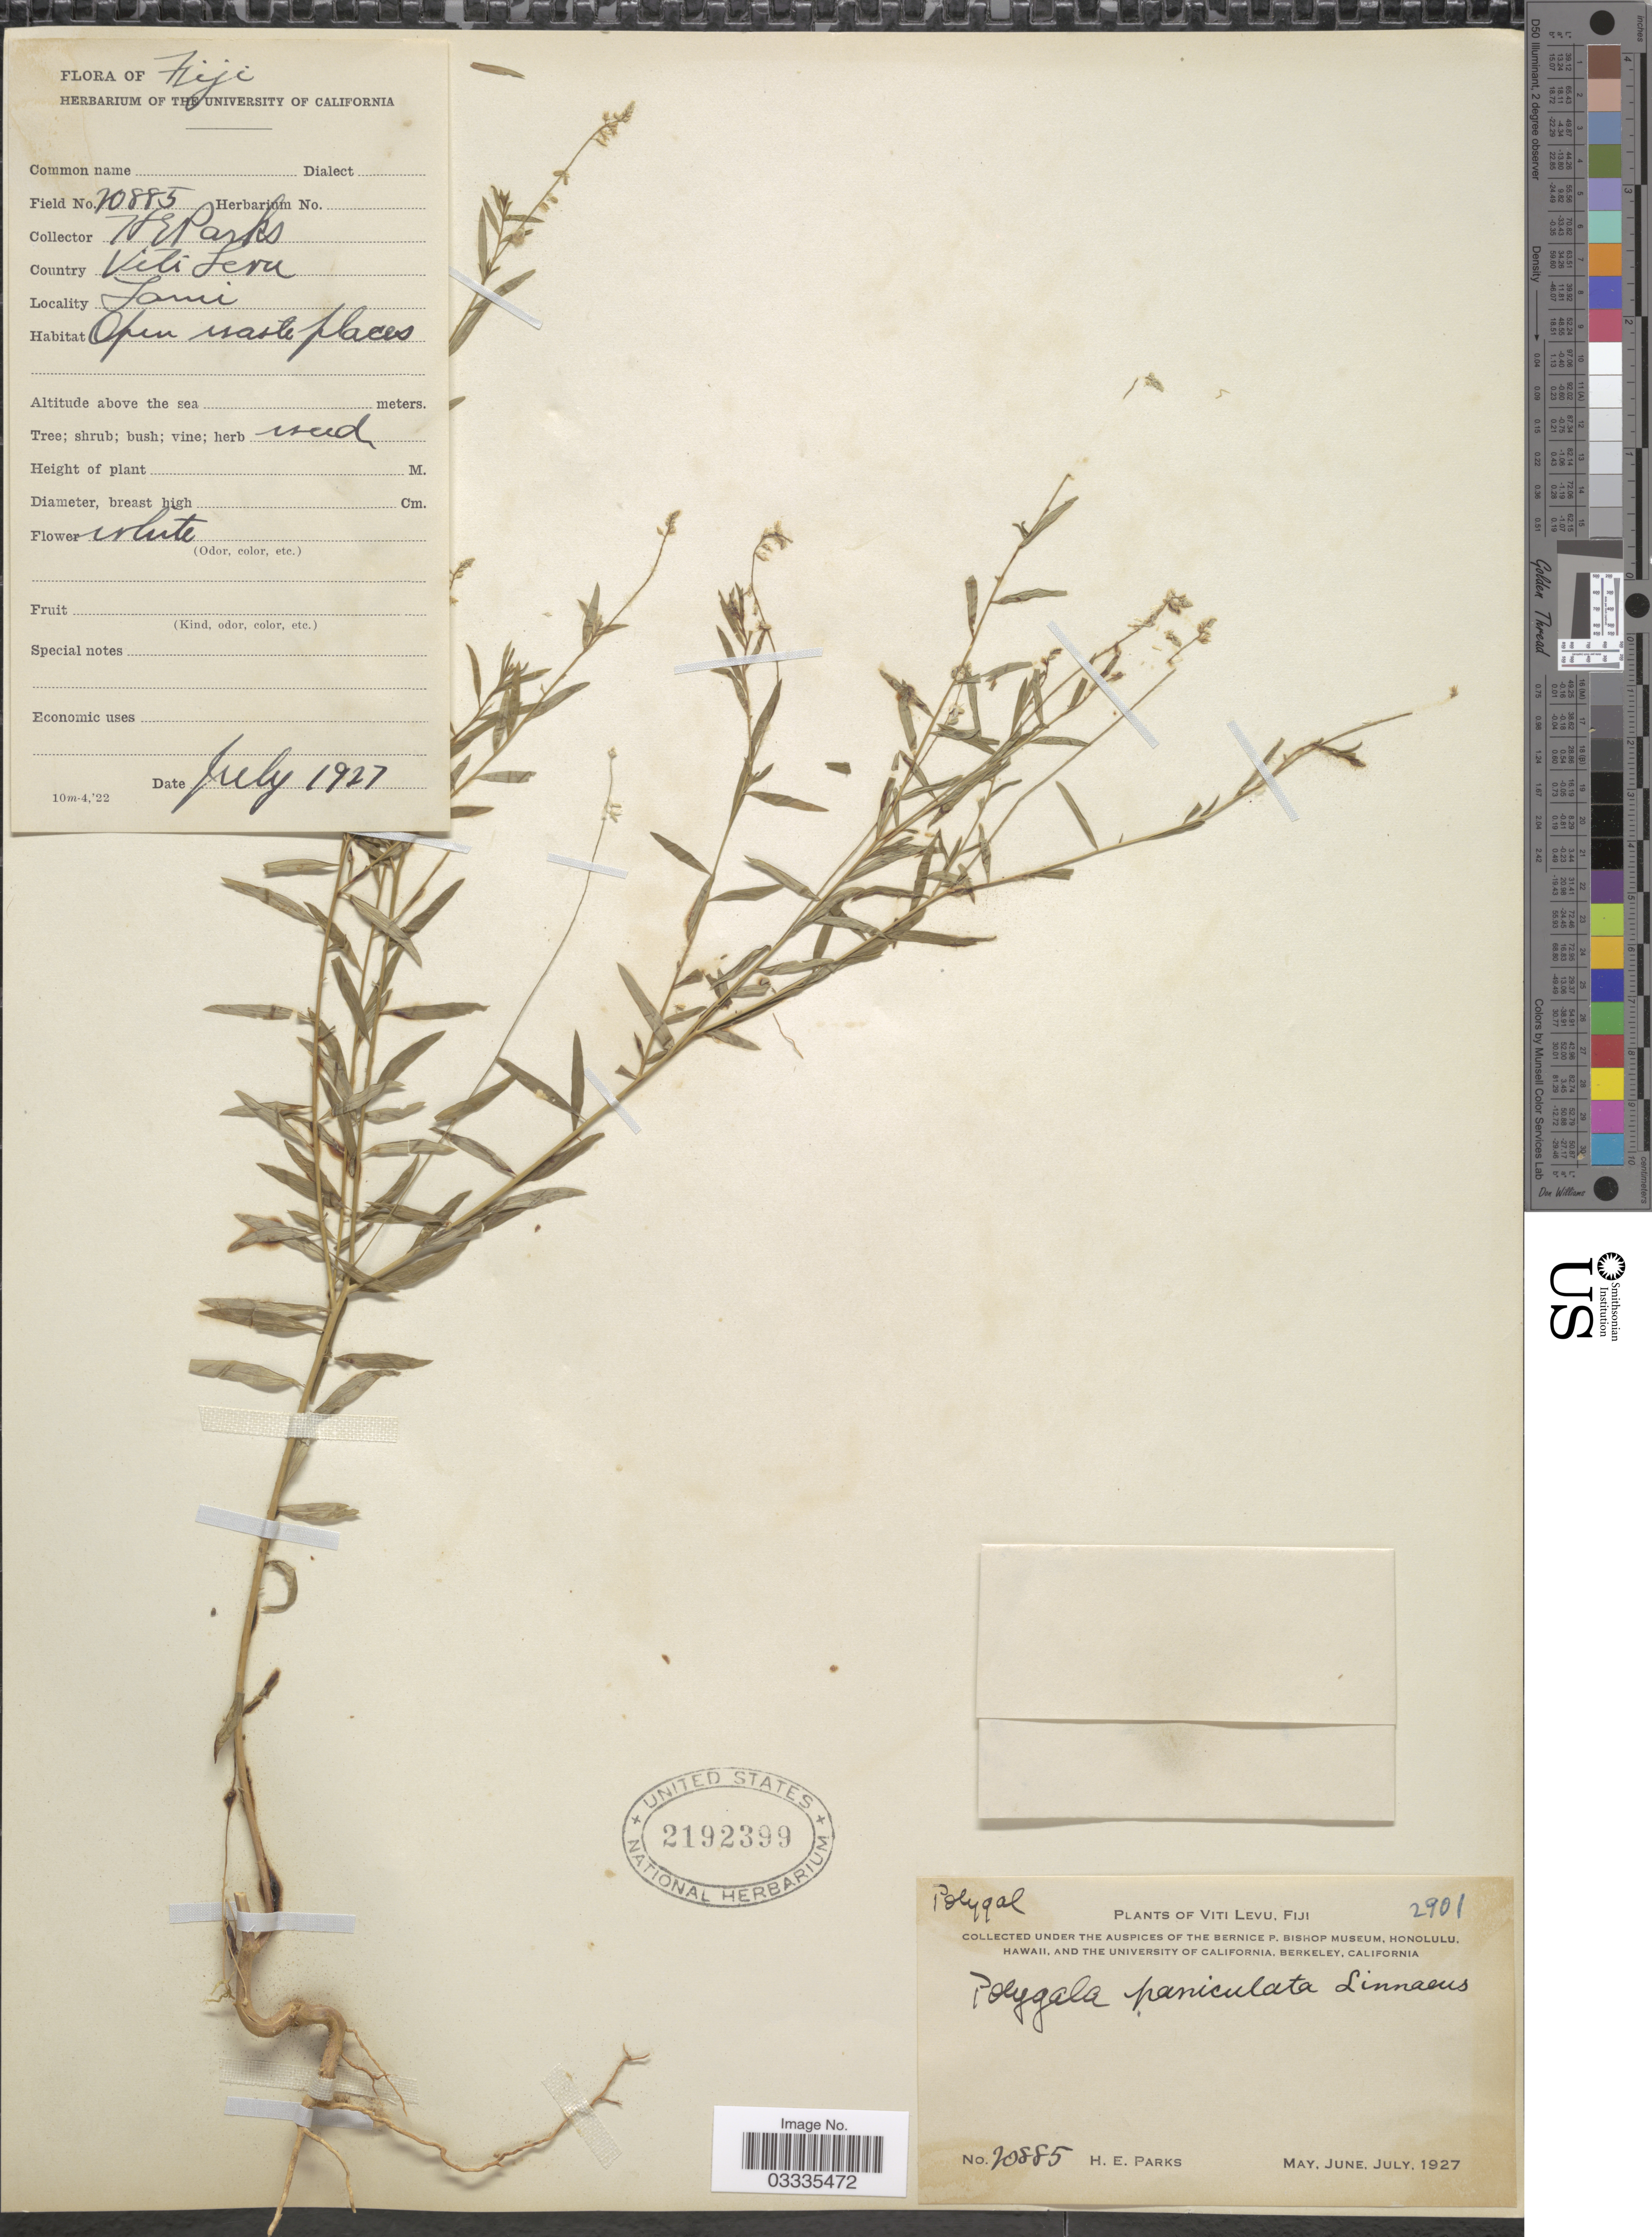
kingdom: Plantae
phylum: Tracheophyta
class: Magnoliopsida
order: Fabales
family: Polygalaceae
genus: Polygala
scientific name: Polygala paniculata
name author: L.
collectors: H. E. Parks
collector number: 20885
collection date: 1927-05/1927-07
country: Fiji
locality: Viti Levu. Lami.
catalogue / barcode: US 2192399